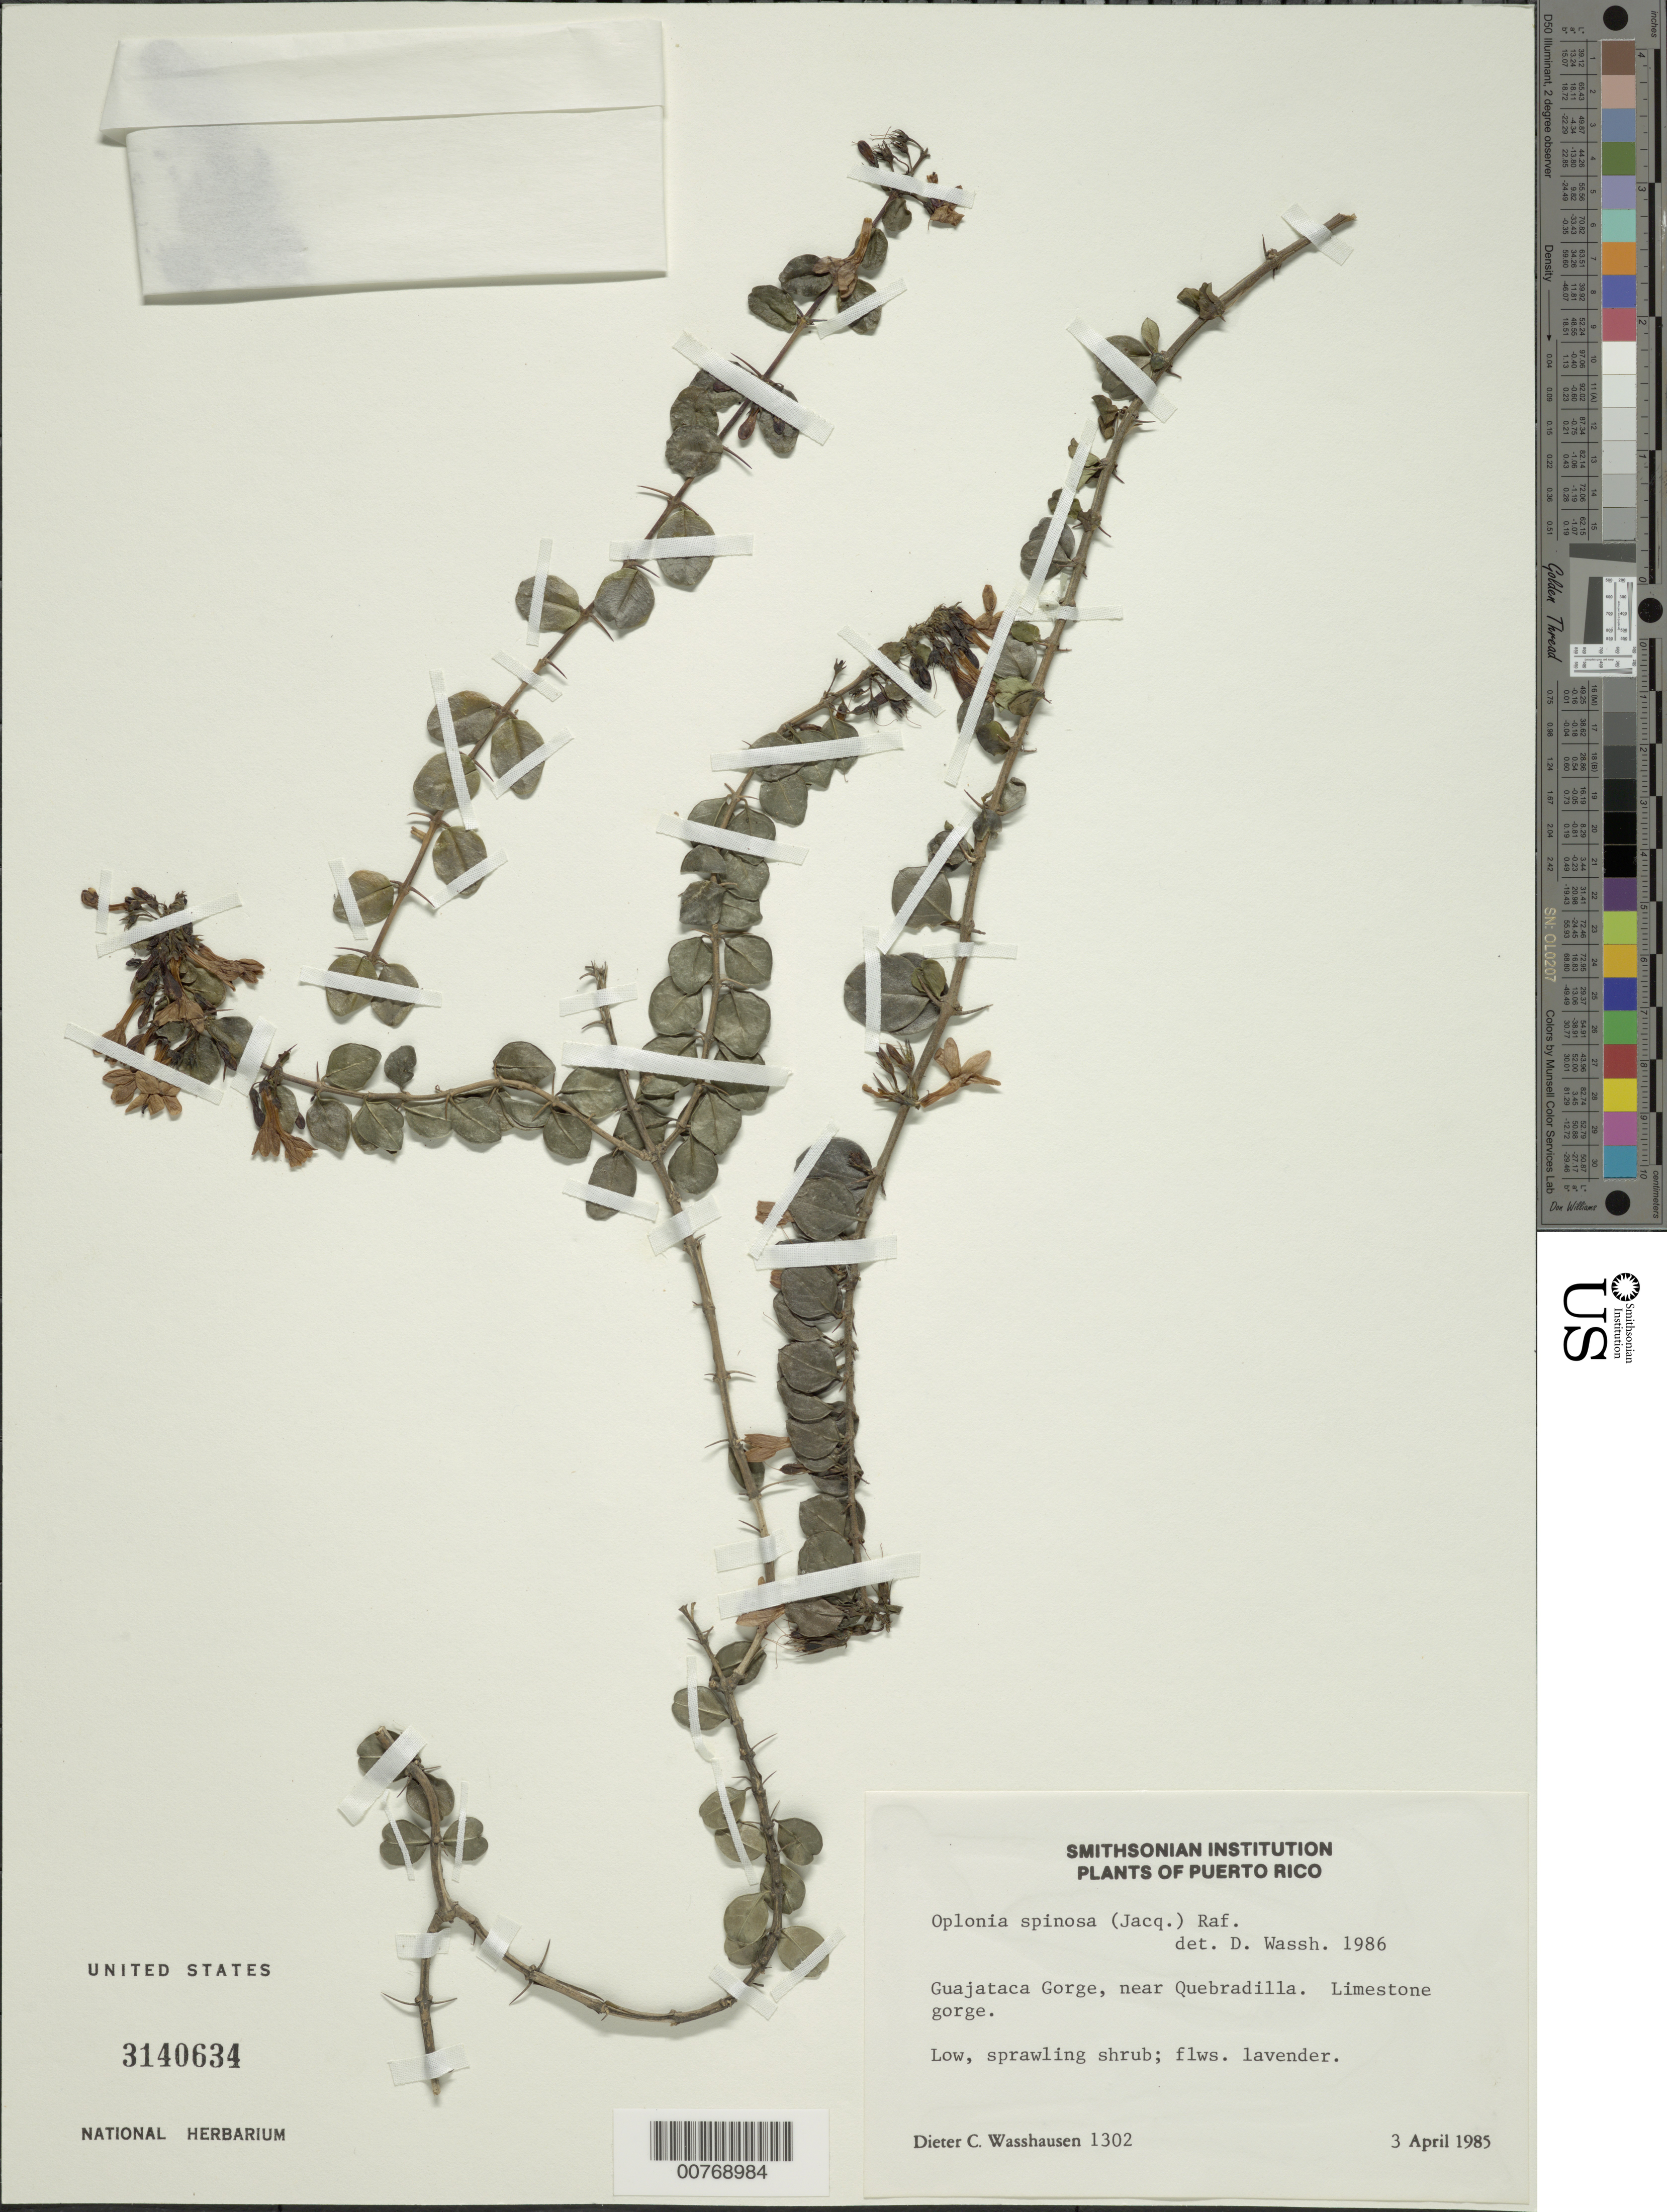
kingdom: Plantae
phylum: Tracheophyta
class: Magnoliopsida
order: Lamiales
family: Acanthaceae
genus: Oplonia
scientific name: Oplonia spinosa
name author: Raf.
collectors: D. C. Wasshausen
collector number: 1302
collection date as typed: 03 Apr 1985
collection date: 1985-04-03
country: Puerto Rico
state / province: Quebradillas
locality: Guajataca Gorge, near Quebradilla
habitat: Limestone gorge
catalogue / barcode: US 3140634